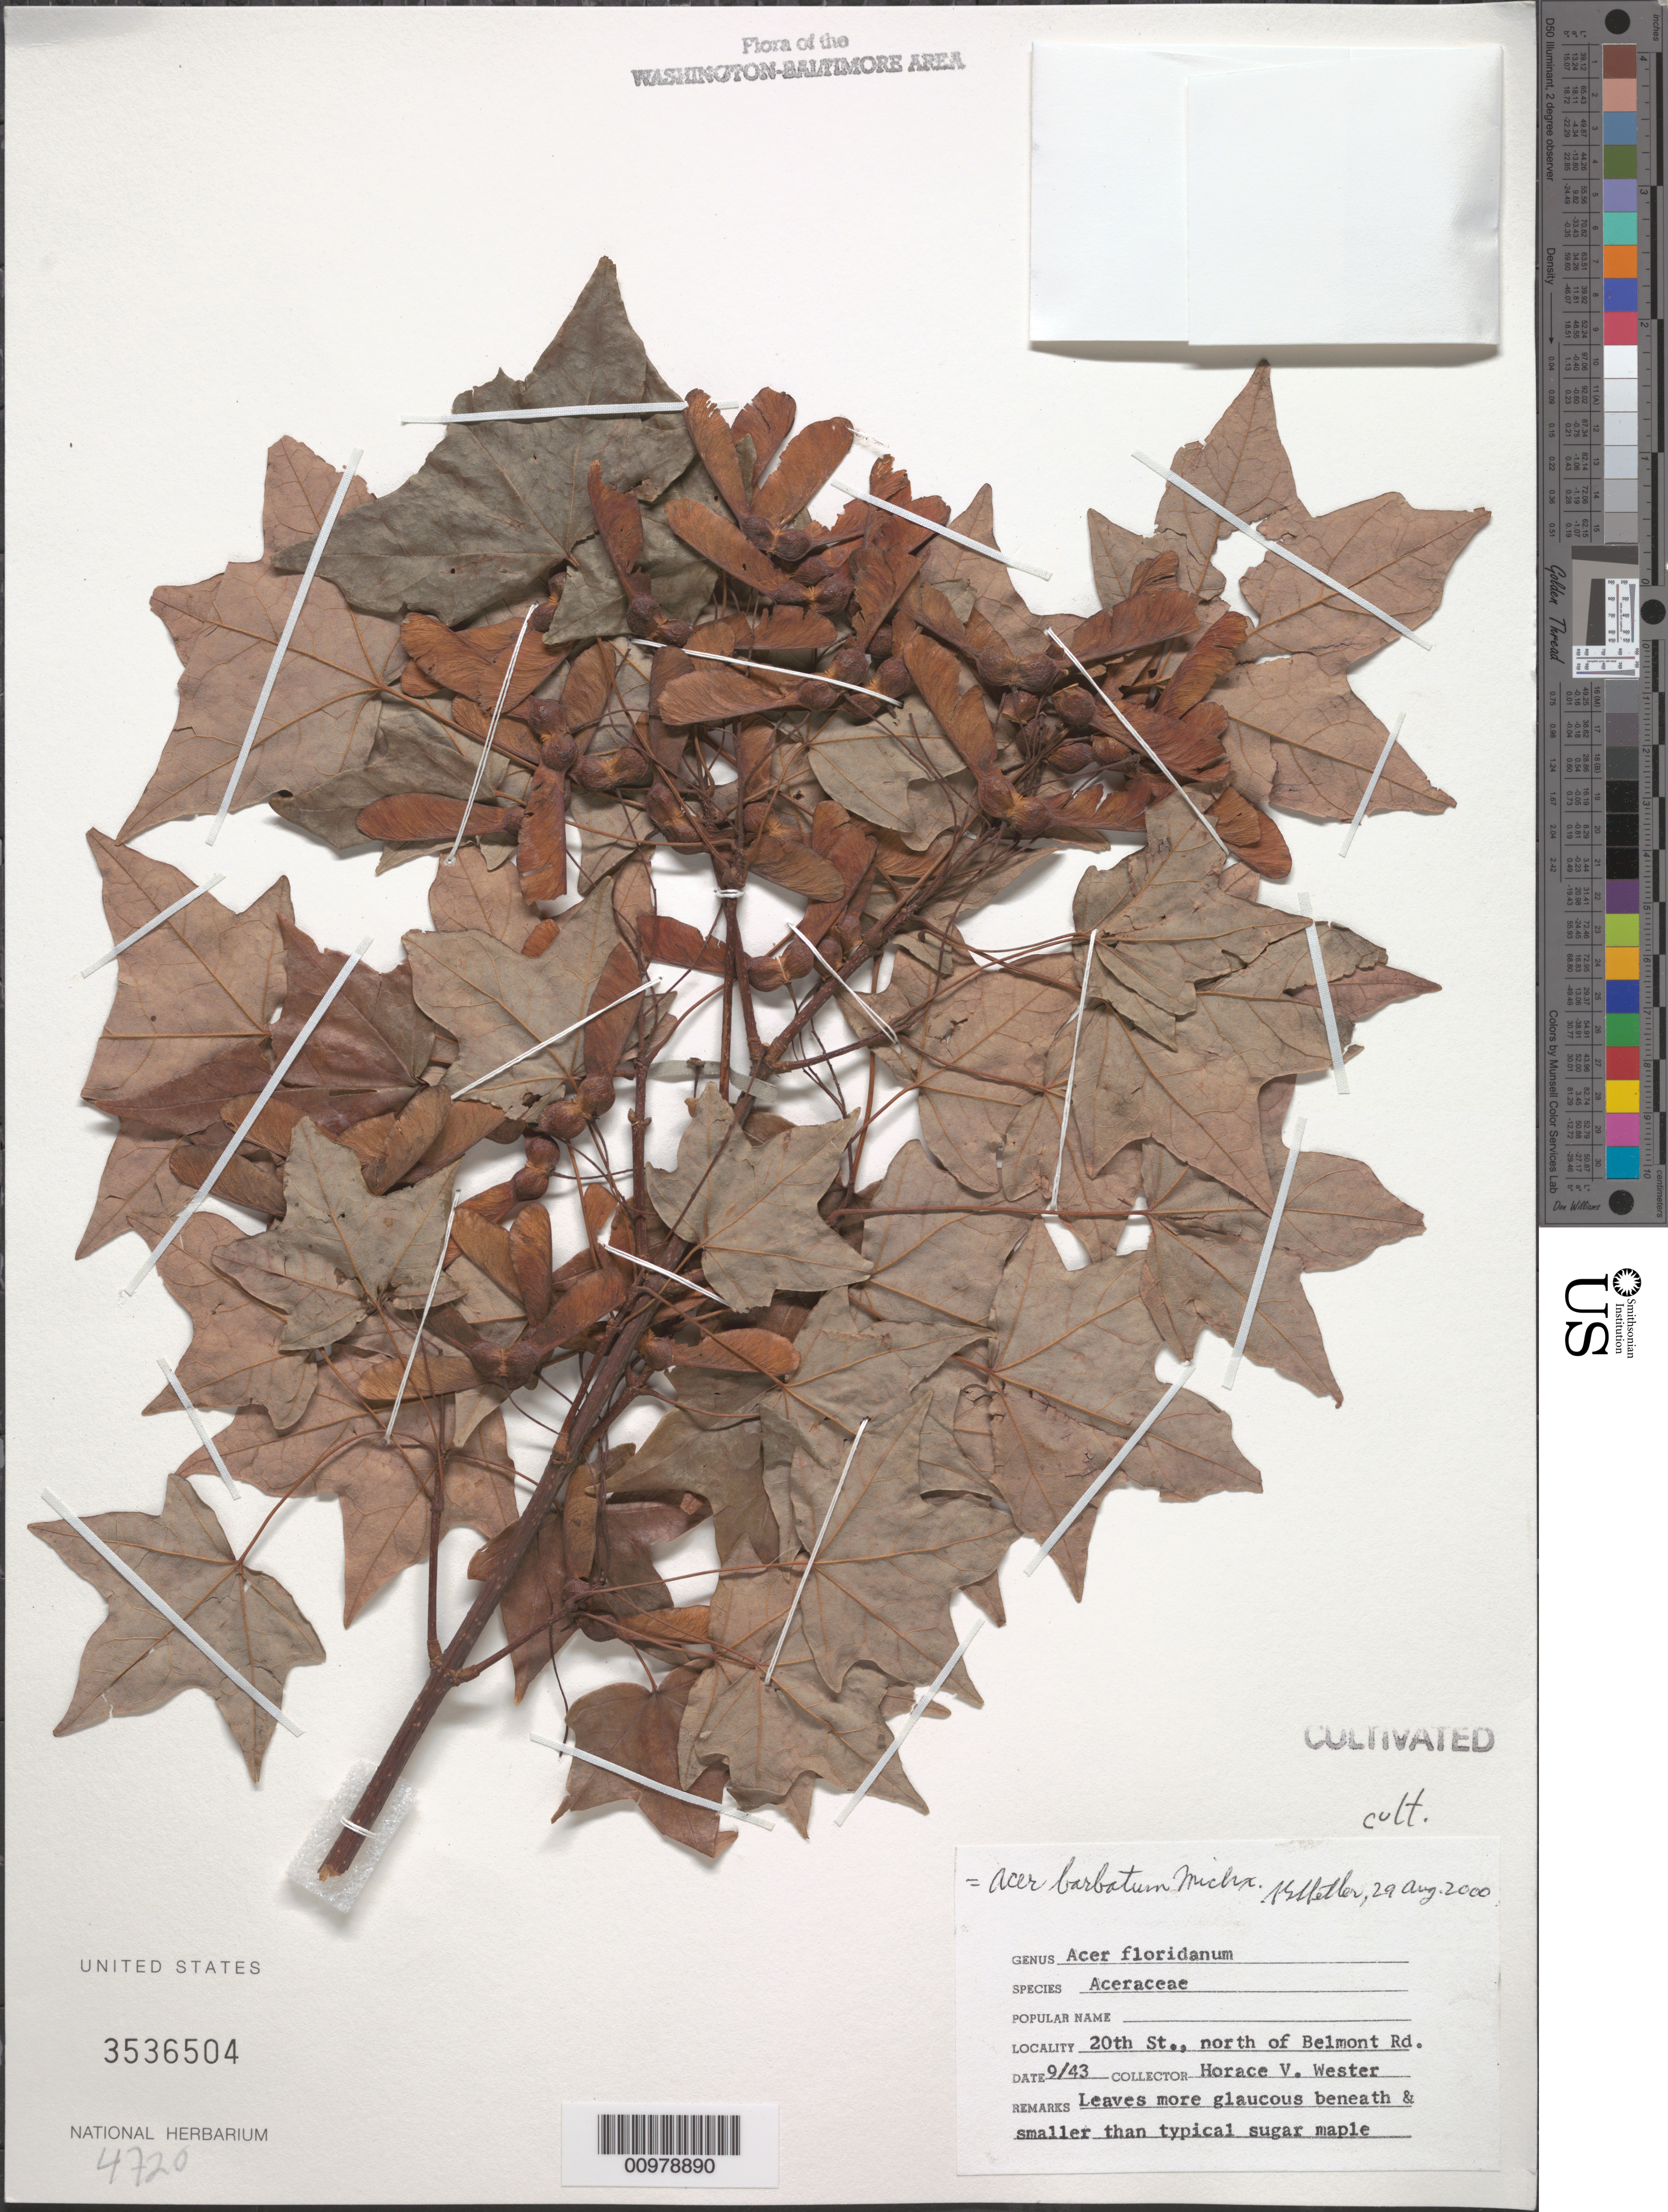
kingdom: Plantae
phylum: Tracheophyta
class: Magnoliopsida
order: Sapindales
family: Sapindaceae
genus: Acer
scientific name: Acer barbatum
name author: Michx.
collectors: H. Wester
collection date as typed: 9/43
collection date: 1943-09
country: United States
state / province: District of Columbia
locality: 20th St., north of Belmont Rd.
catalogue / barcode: US 3536504